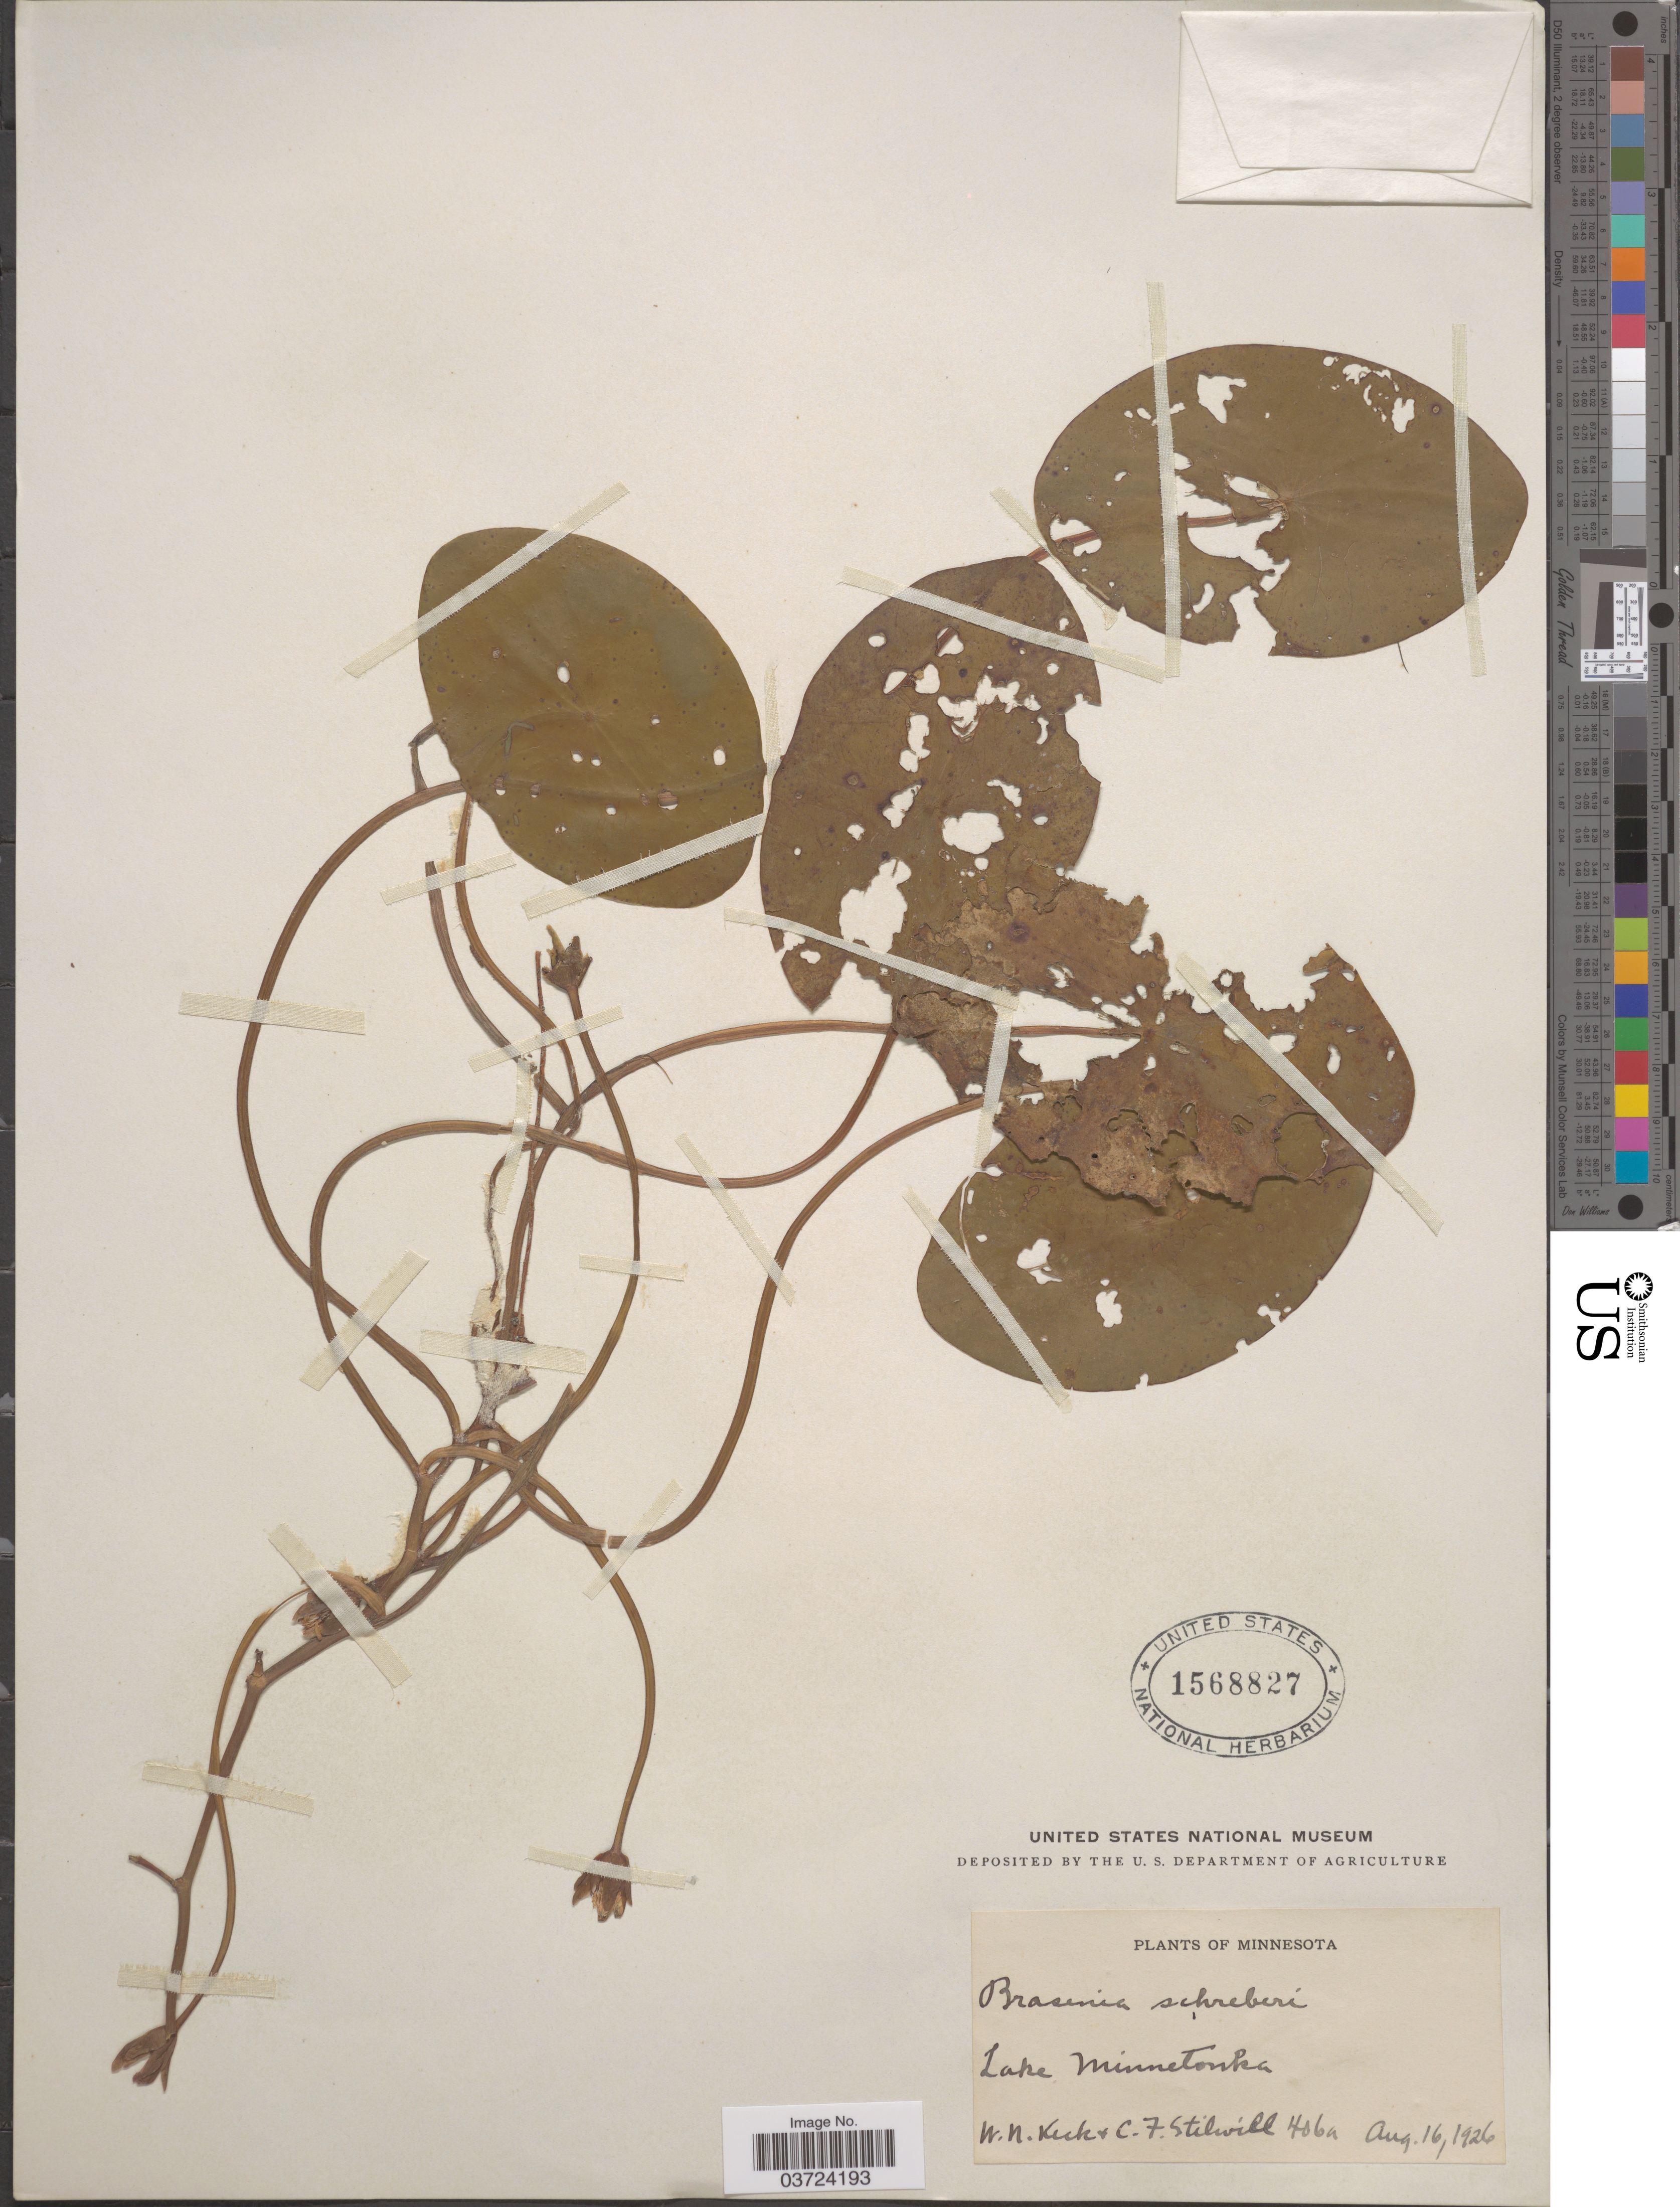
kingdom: Plantae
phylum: Tracheophyta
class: Magnoliopsida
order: Nymphaeales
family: Cabombaceae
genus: Brasenia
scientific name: Brasenia schreberi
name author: J.F. Gmel.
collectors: W. Keck & C. Stillwill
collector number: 406a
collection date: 1926-08-16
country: United States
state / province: Minnesota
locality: Lake Minnetonka.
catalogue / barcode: US 1568827